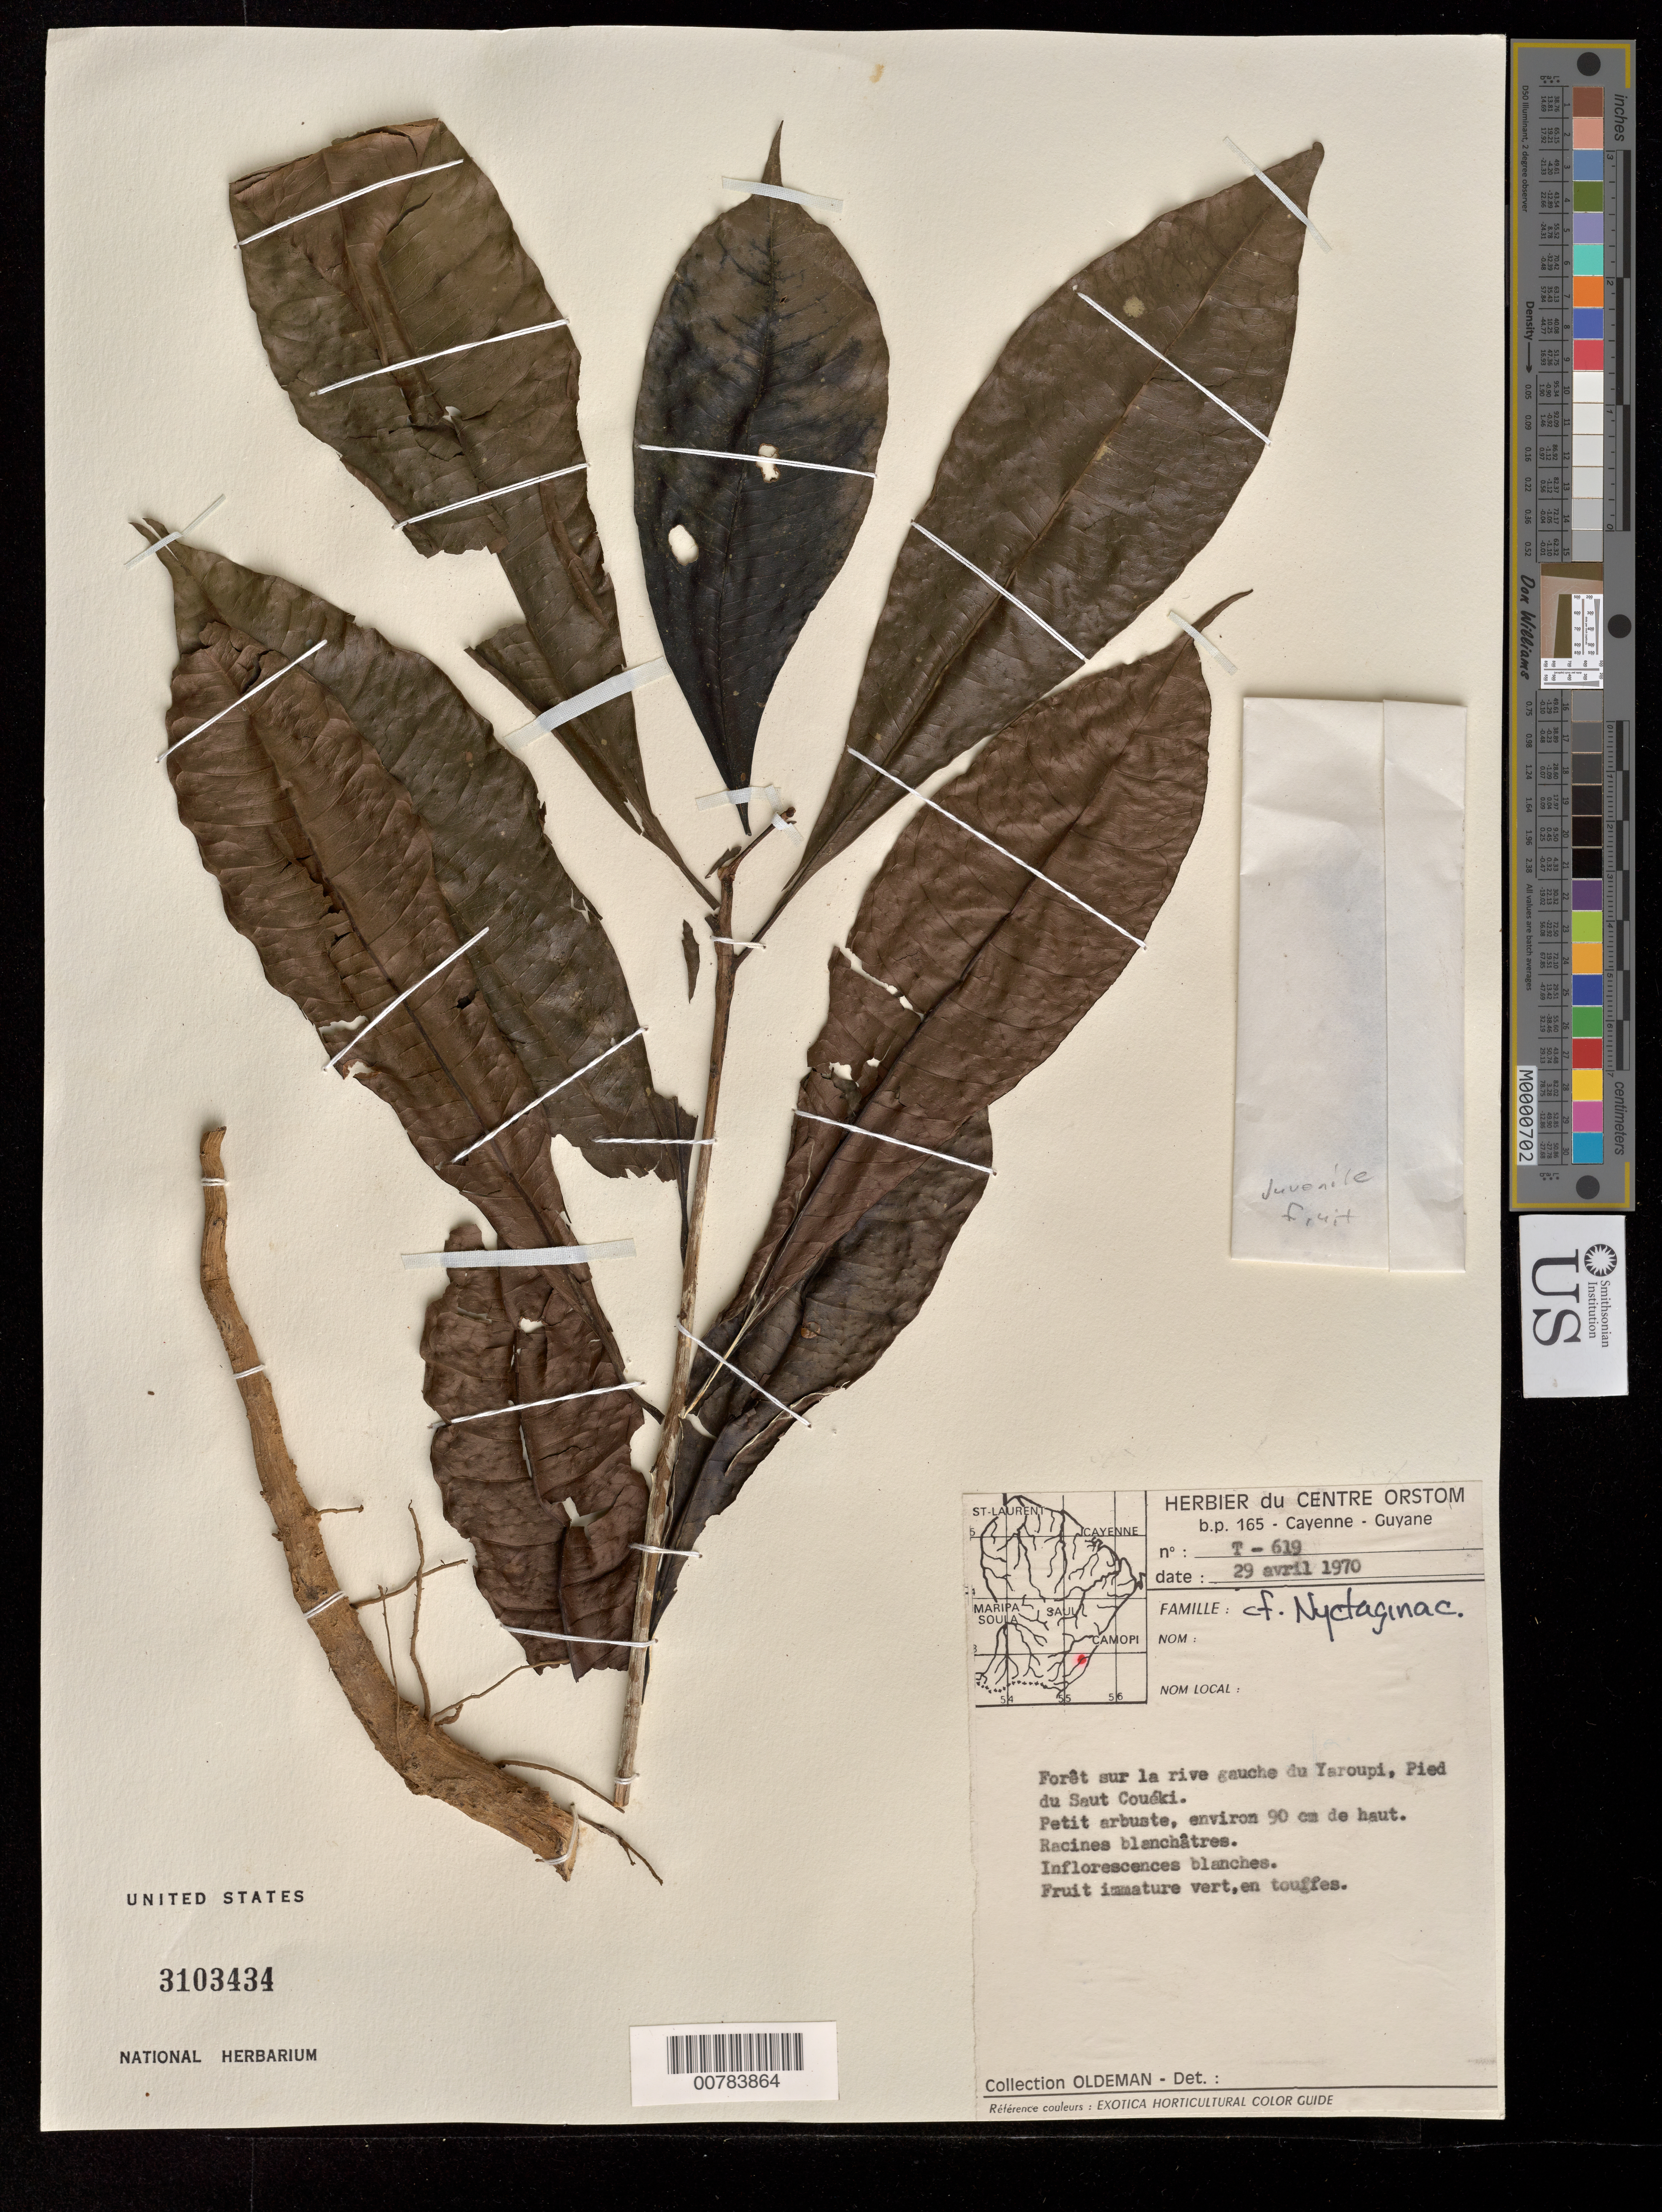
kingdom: Plantae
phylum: Tracheophyta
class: Magnoliopsida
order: Caryophyllales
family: Nyctaginaceae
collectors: R. Oldeman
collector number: T 619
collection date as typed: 29-Apr-70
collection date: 1970-04-29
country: French Guiana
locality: Rivière Yaroupi, Pied du Saut Couéki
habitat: Forêt sur la rive gauche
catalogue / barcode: US 3103434